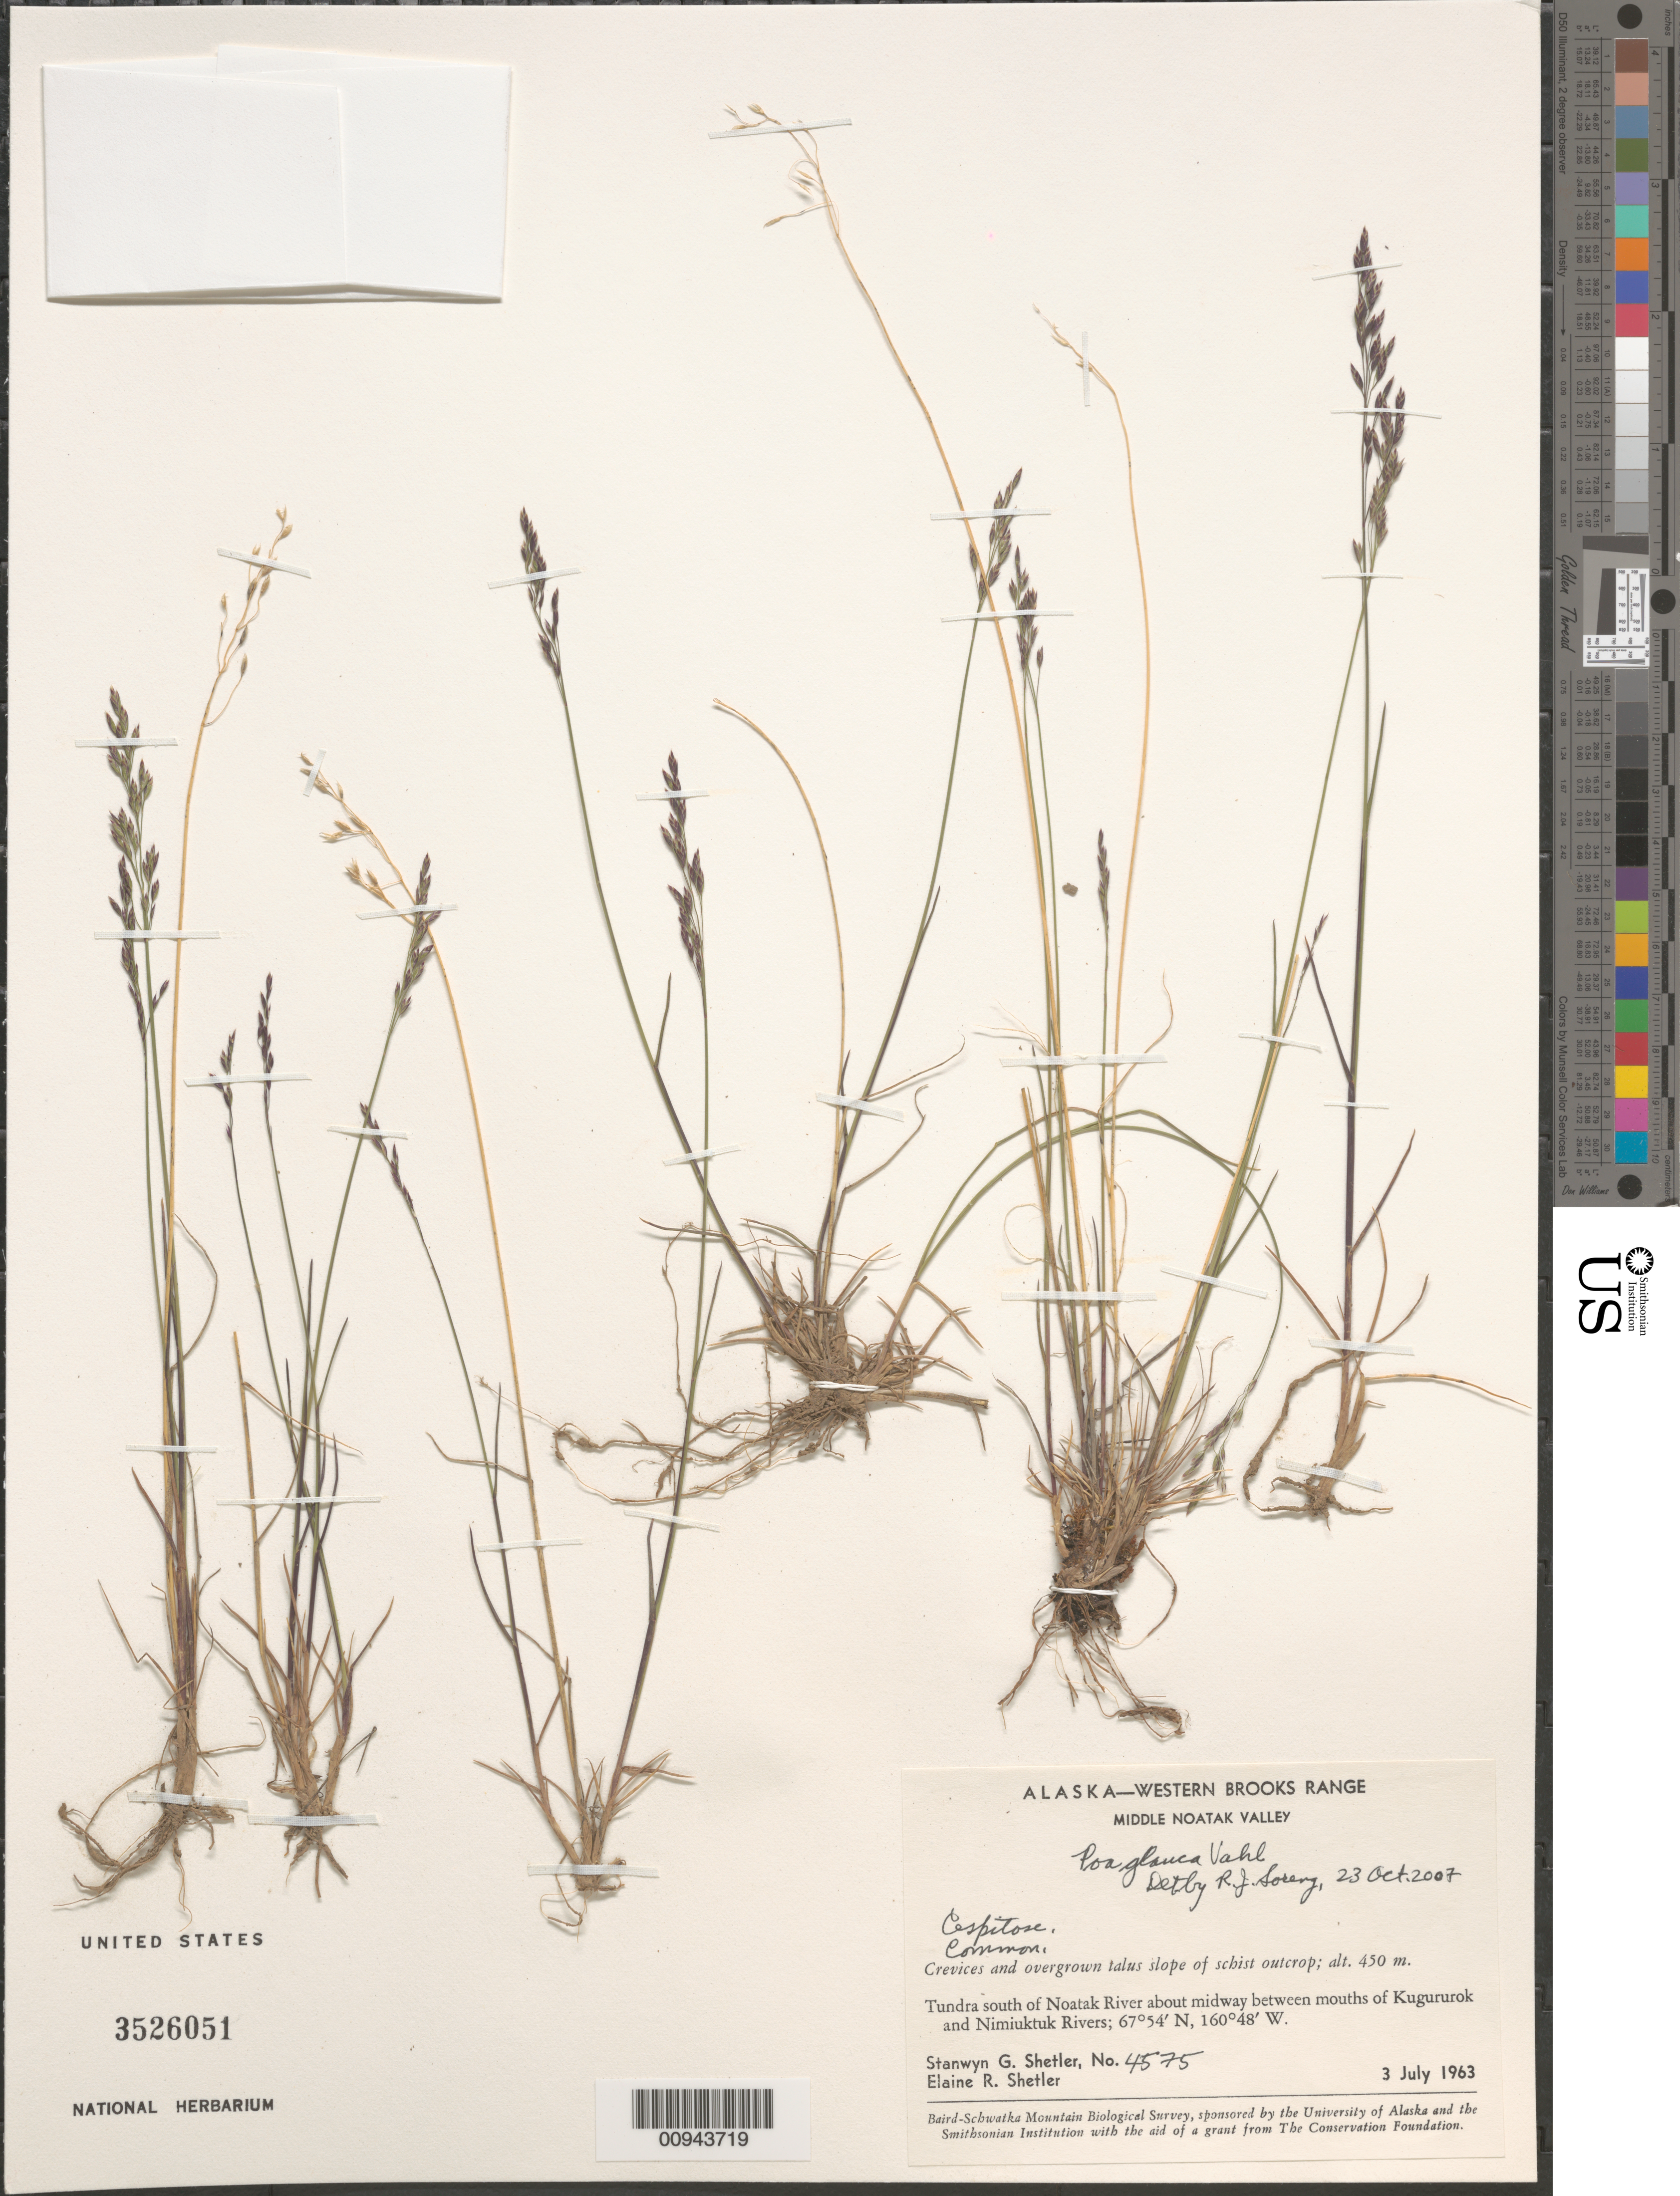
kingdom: Plantae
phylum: Tracheophyta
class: Liliopsida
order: Poales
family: Poaceae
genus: Poa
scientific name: Poa glauca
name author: Vahl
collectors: S. Shetler & E. R. Shetler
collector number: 4575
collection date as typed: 03 Jul 1963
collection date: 1963-07-03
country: United States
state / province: Alaska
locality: S of Noatak River about midway between mouths of Kugururok and Nimiuktuk Rivers. Western Brooks Range, Middle Noatak Valley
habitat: Tundra. Crevices and overgrown talus slope of schist outcrop.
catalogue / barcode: US 3526051